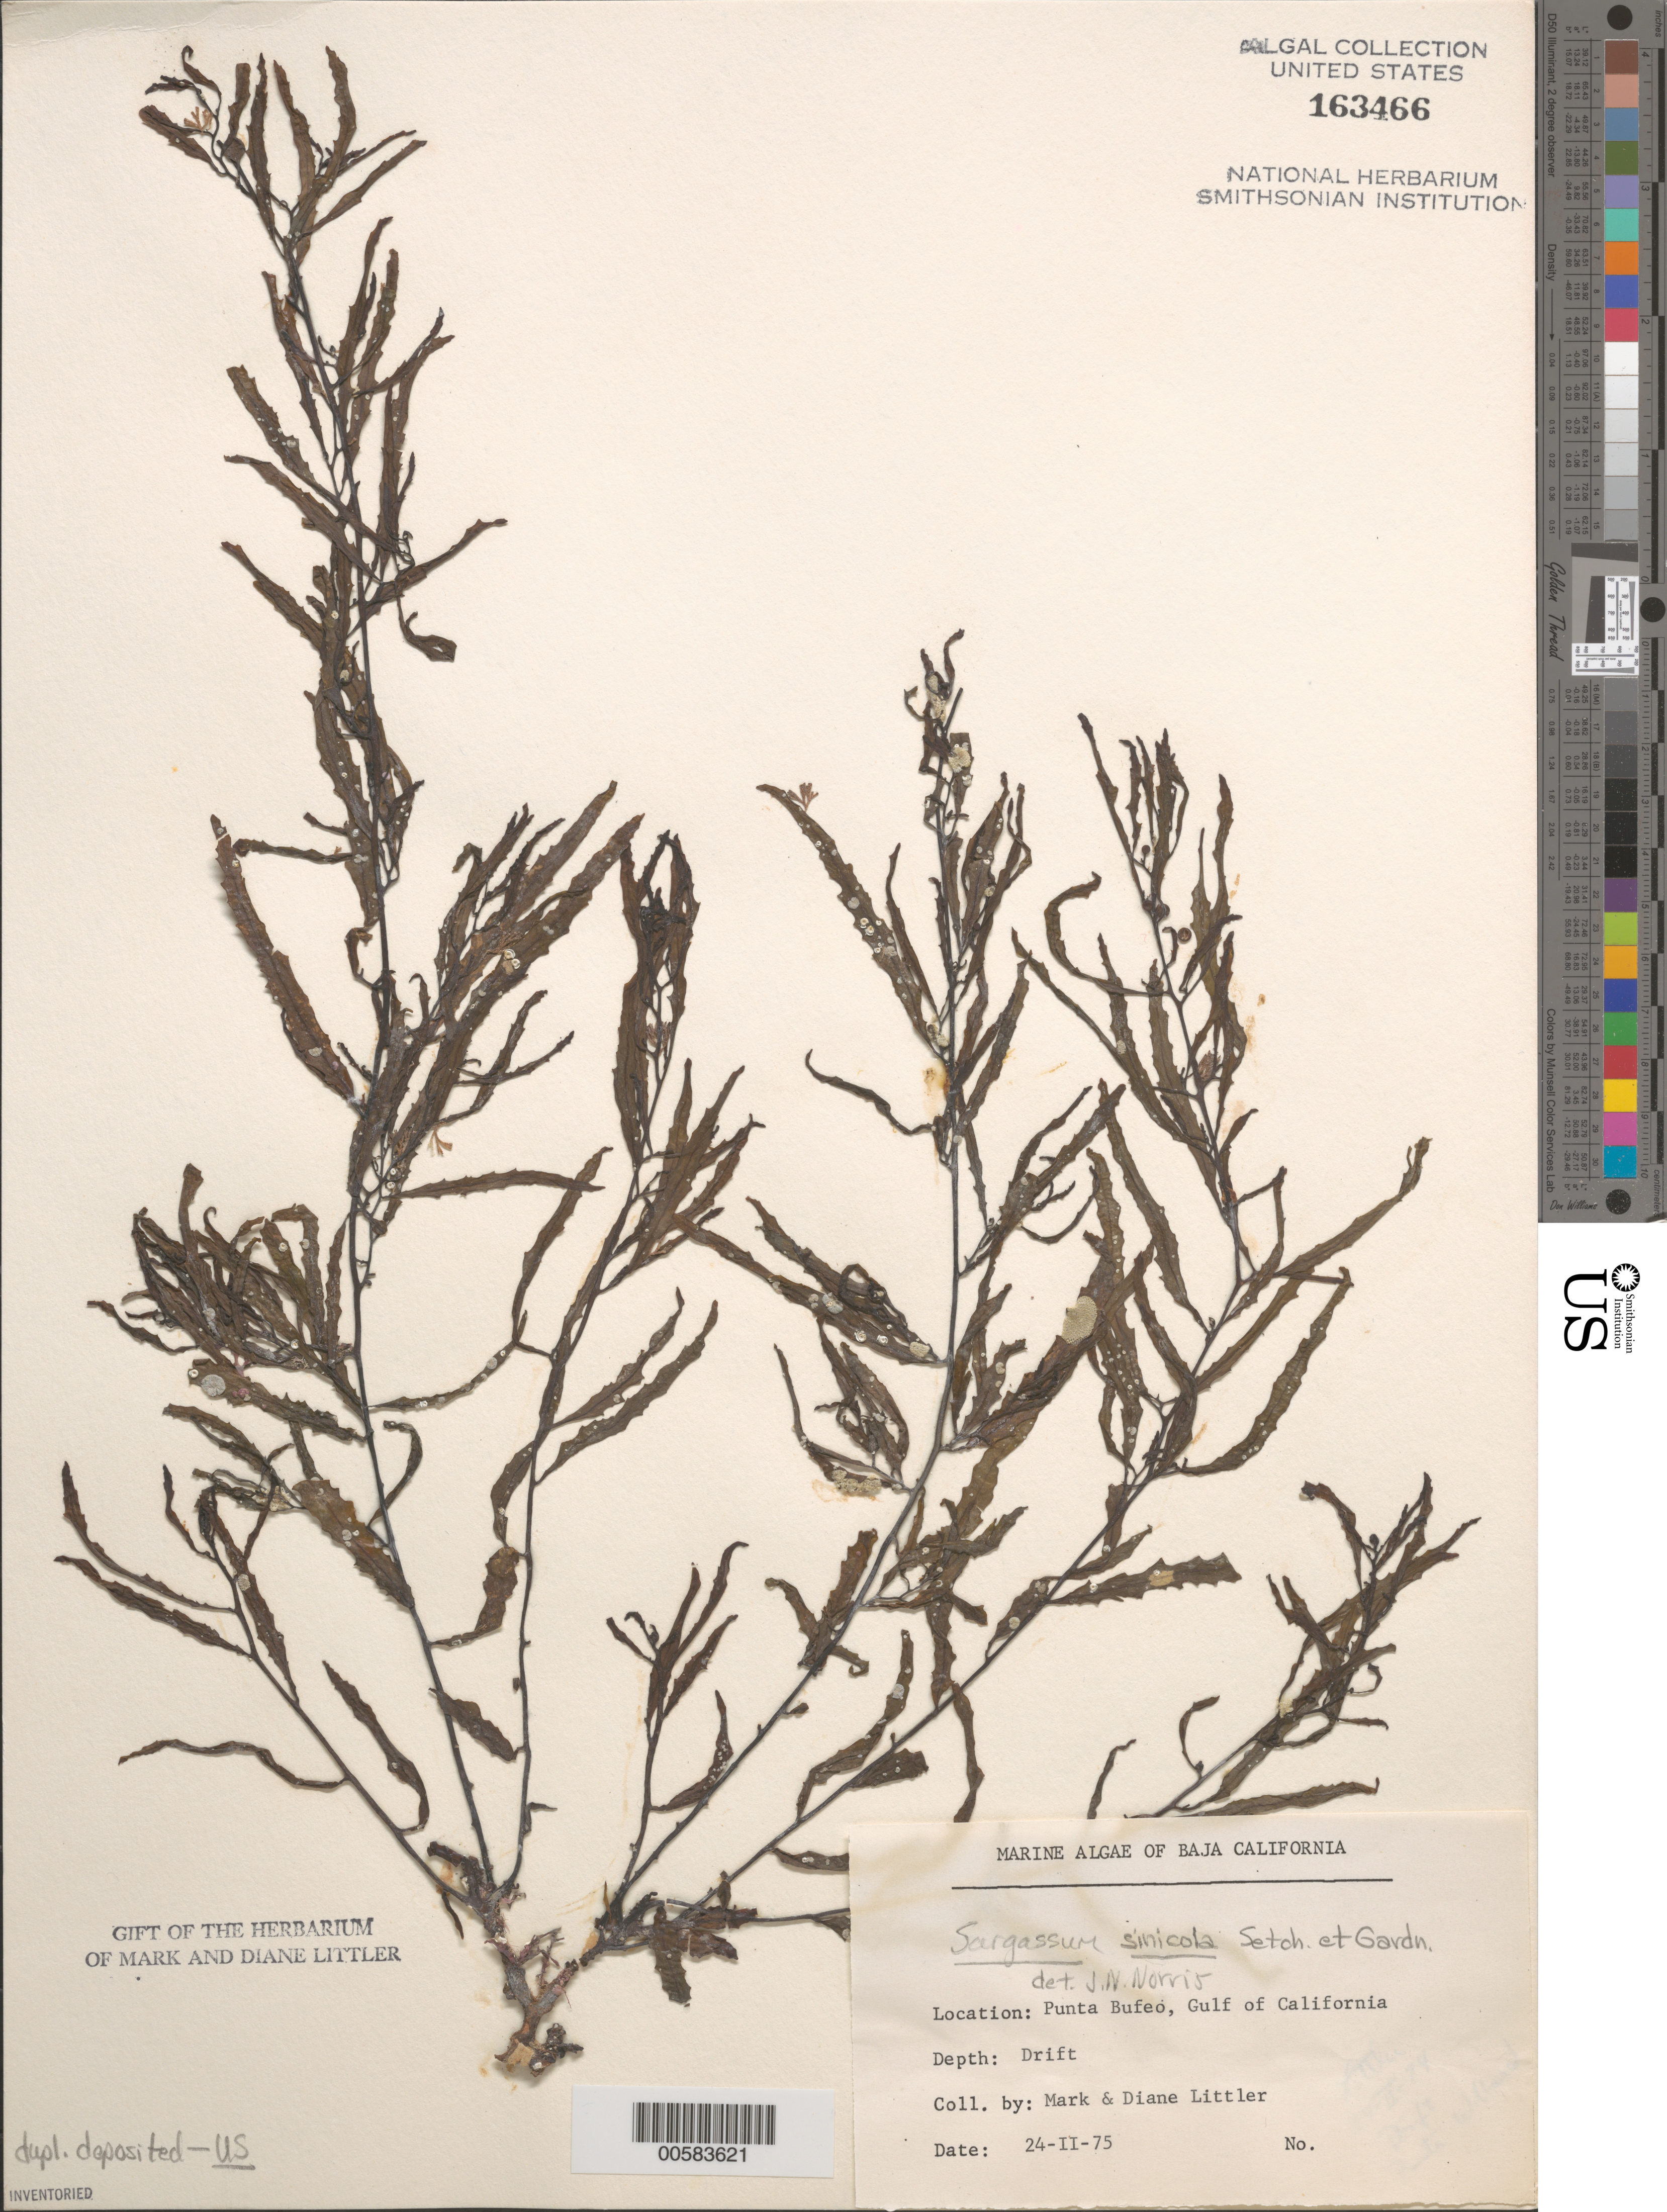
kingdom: Chromista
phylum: Ochrophyta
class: Phaeophyceae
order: Fucales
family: Sargassaceae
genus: Sargassum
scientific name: Sargassum sinicola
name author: Setchell & N.L. Gardner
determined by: Norris, James N.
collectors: M. M. Littler & D. S. Littler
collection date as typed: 24 Feb 1975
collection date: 1975-02-24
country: Mexico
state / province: Baja California Norte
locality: Punta Bufeo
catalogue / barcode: US 163466